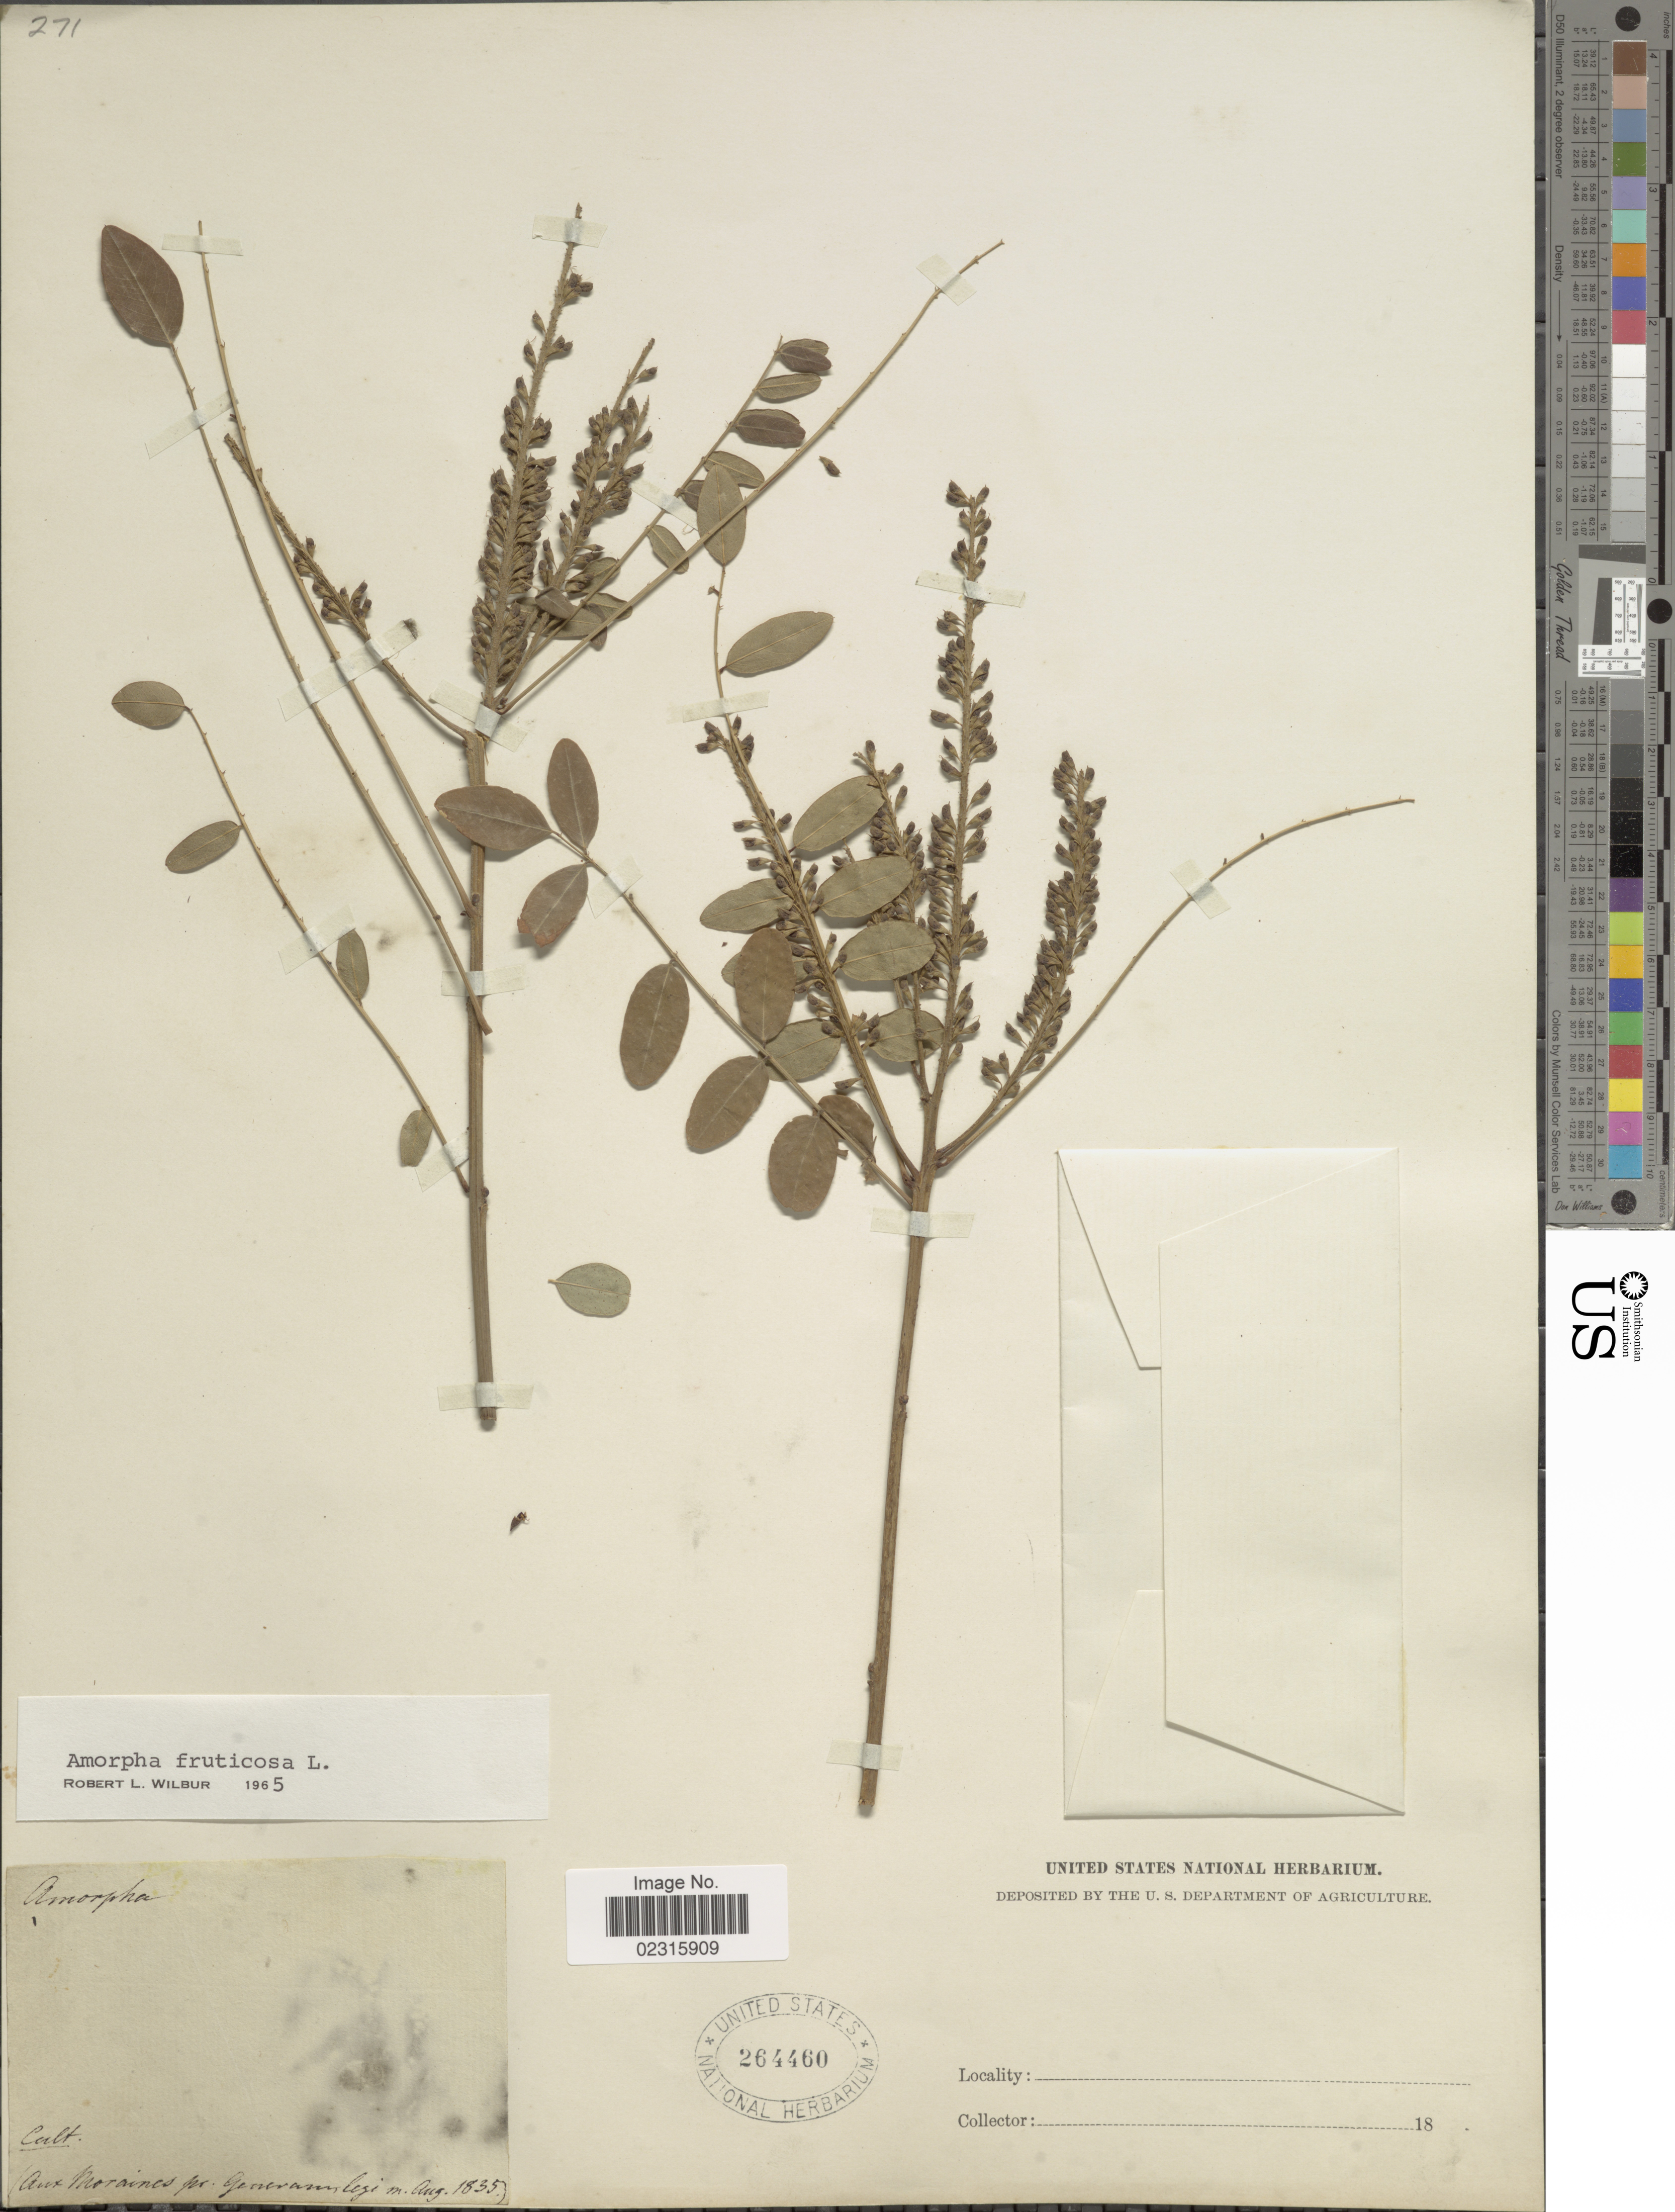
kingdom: Plantae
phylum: Tracheophyta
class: Magnoliopsida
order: Fabales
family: Fabaceae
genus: Amorpha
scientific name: Amorpha fruticosa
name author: L.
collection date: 1835-08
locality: Aux Moraines pr. Generasen [interpreted] [unsure placement]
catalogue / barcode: US 264460